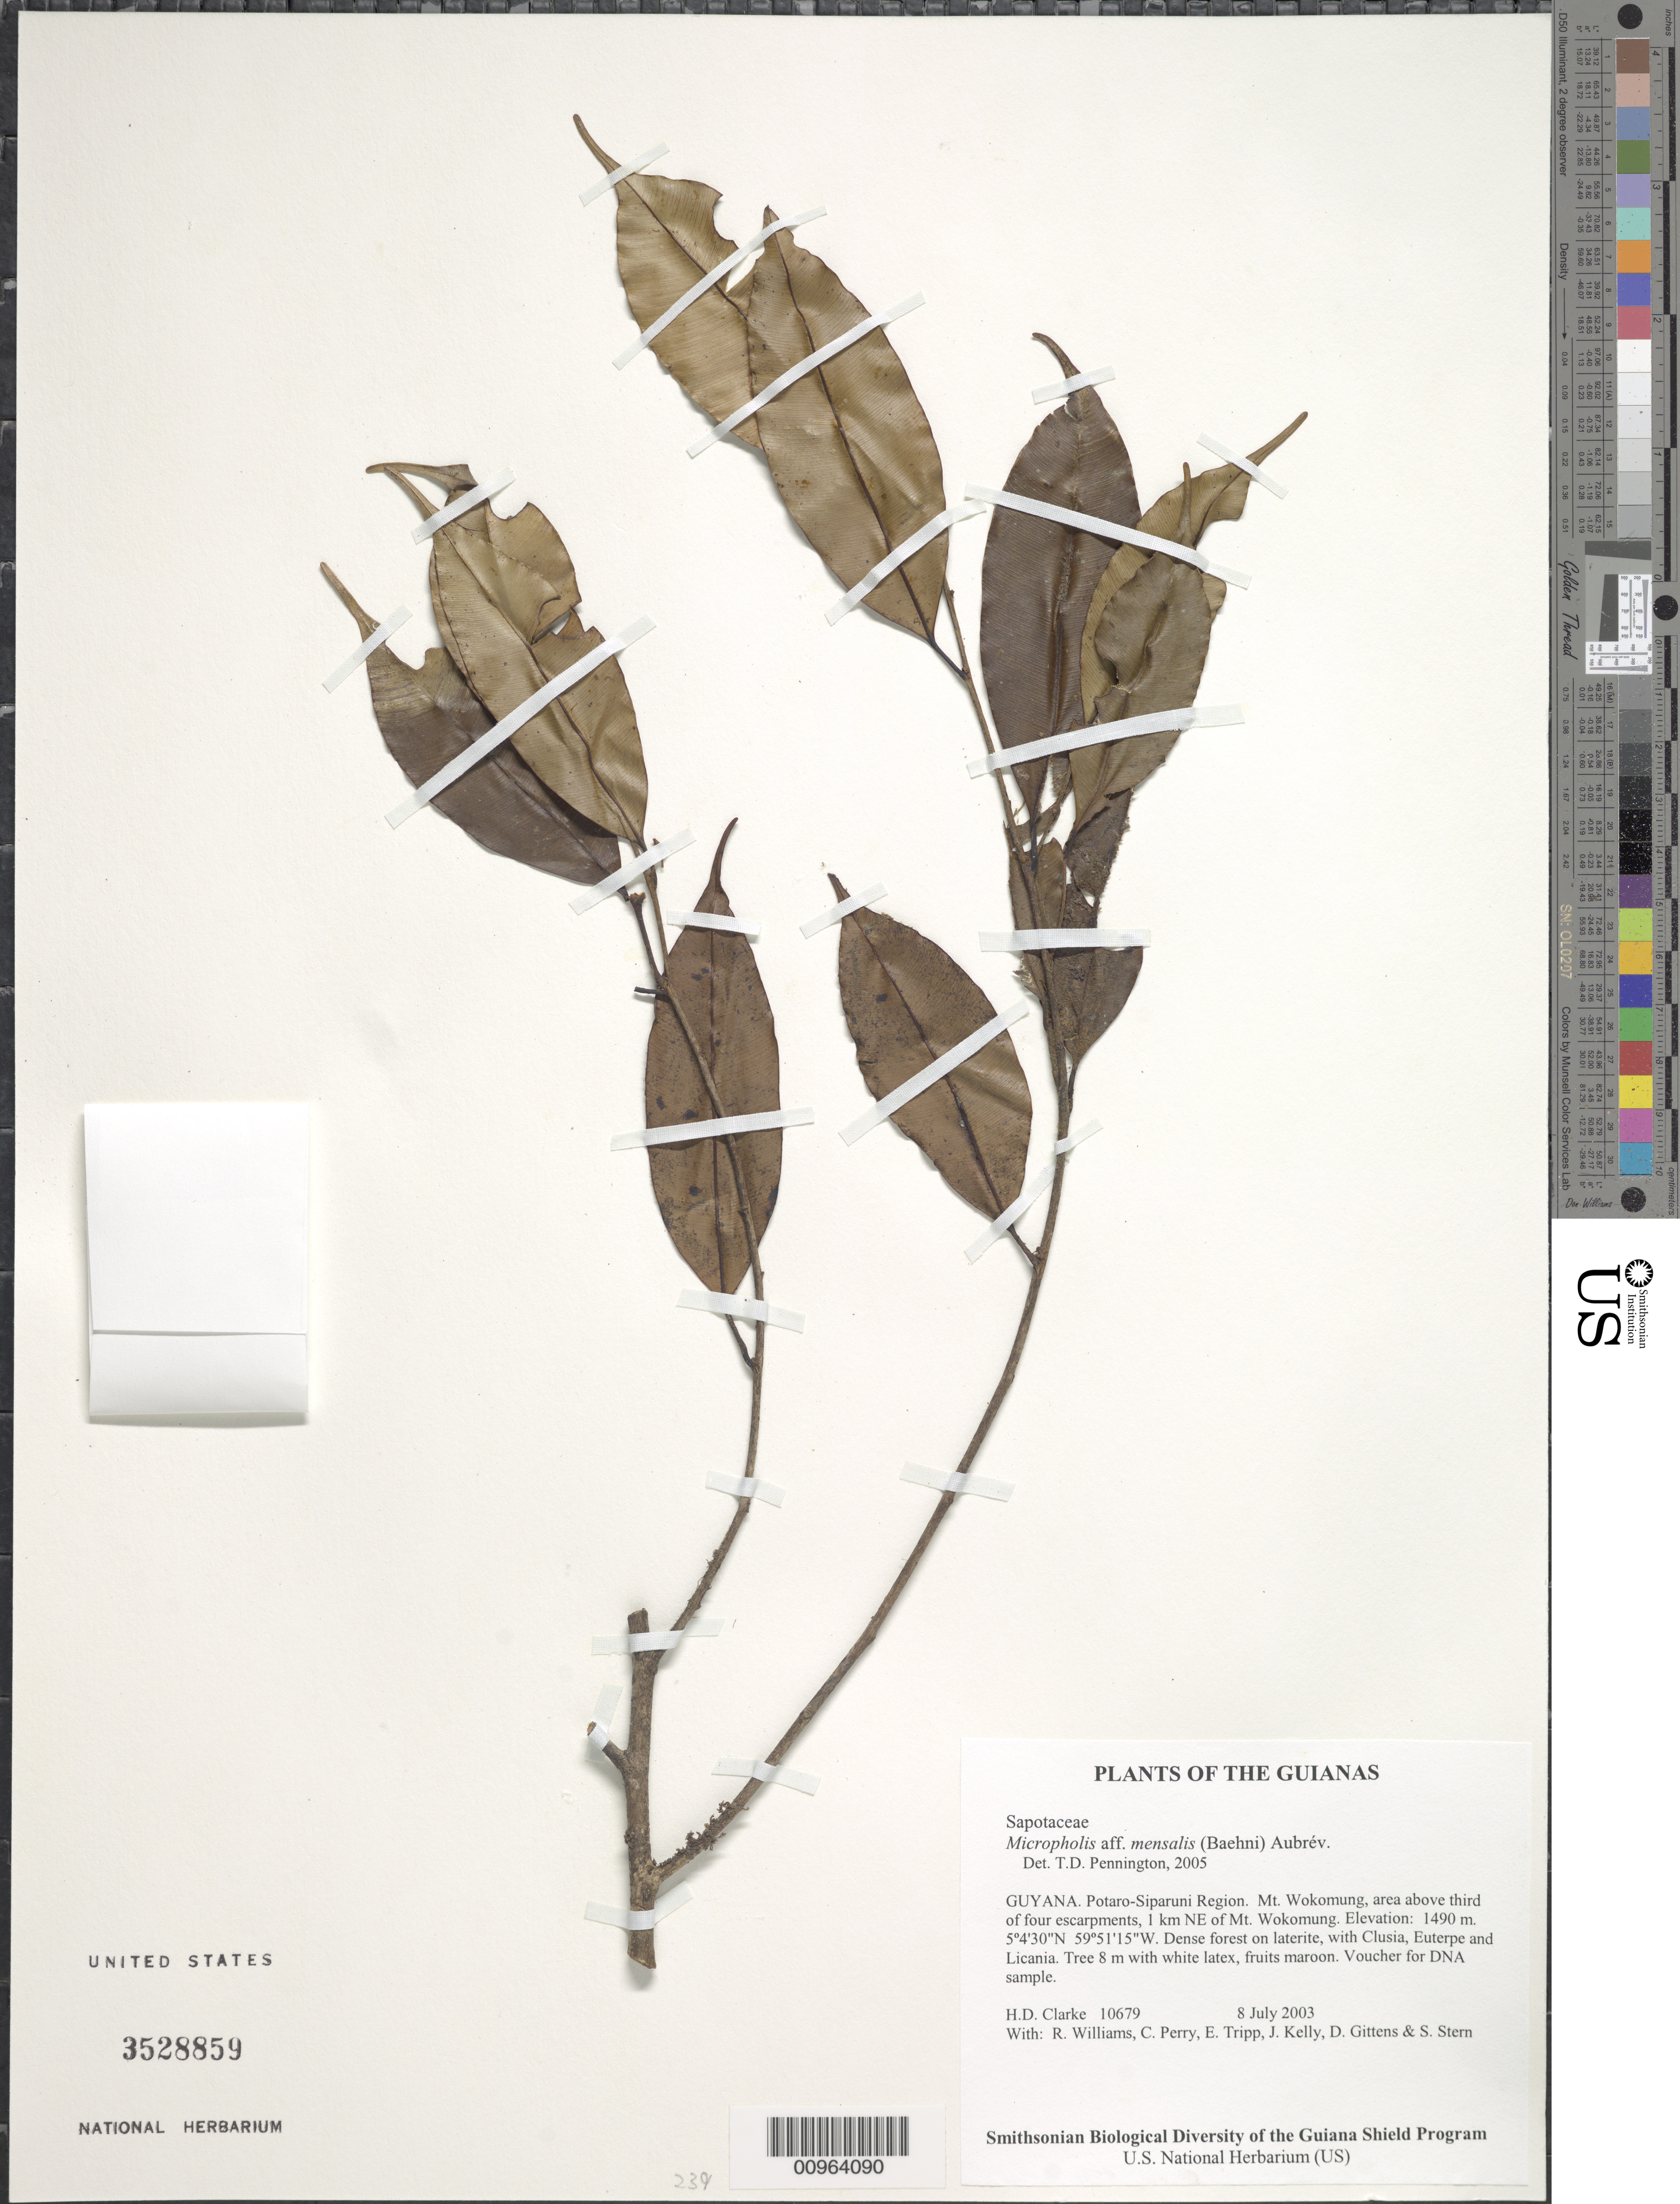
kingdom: Plantae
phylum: Tracheophyta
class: Magnoliopsida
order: Ericales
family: Sapotaceae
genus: Micropholis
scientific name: Micropholis mensalis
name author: (Baehni) Aubrév.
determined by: Pennington, T. D., (K)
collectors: H. D. Clarke, R. Williams, C. Perry, E. Tripp, J. Kelly, D. Gittens & S. R. Stern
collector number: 10679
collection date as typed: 8 July 2003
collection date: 2003-07-08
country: Guyana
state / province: Potaro-Siparuni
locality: Mt. Wokomung, area above third of four escarpments, 1 km NE of Mt. Wokomung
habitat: Dense forest on laterite, with Clusia, Euterpe and Licania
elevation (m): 1490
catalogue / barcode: US 3528859